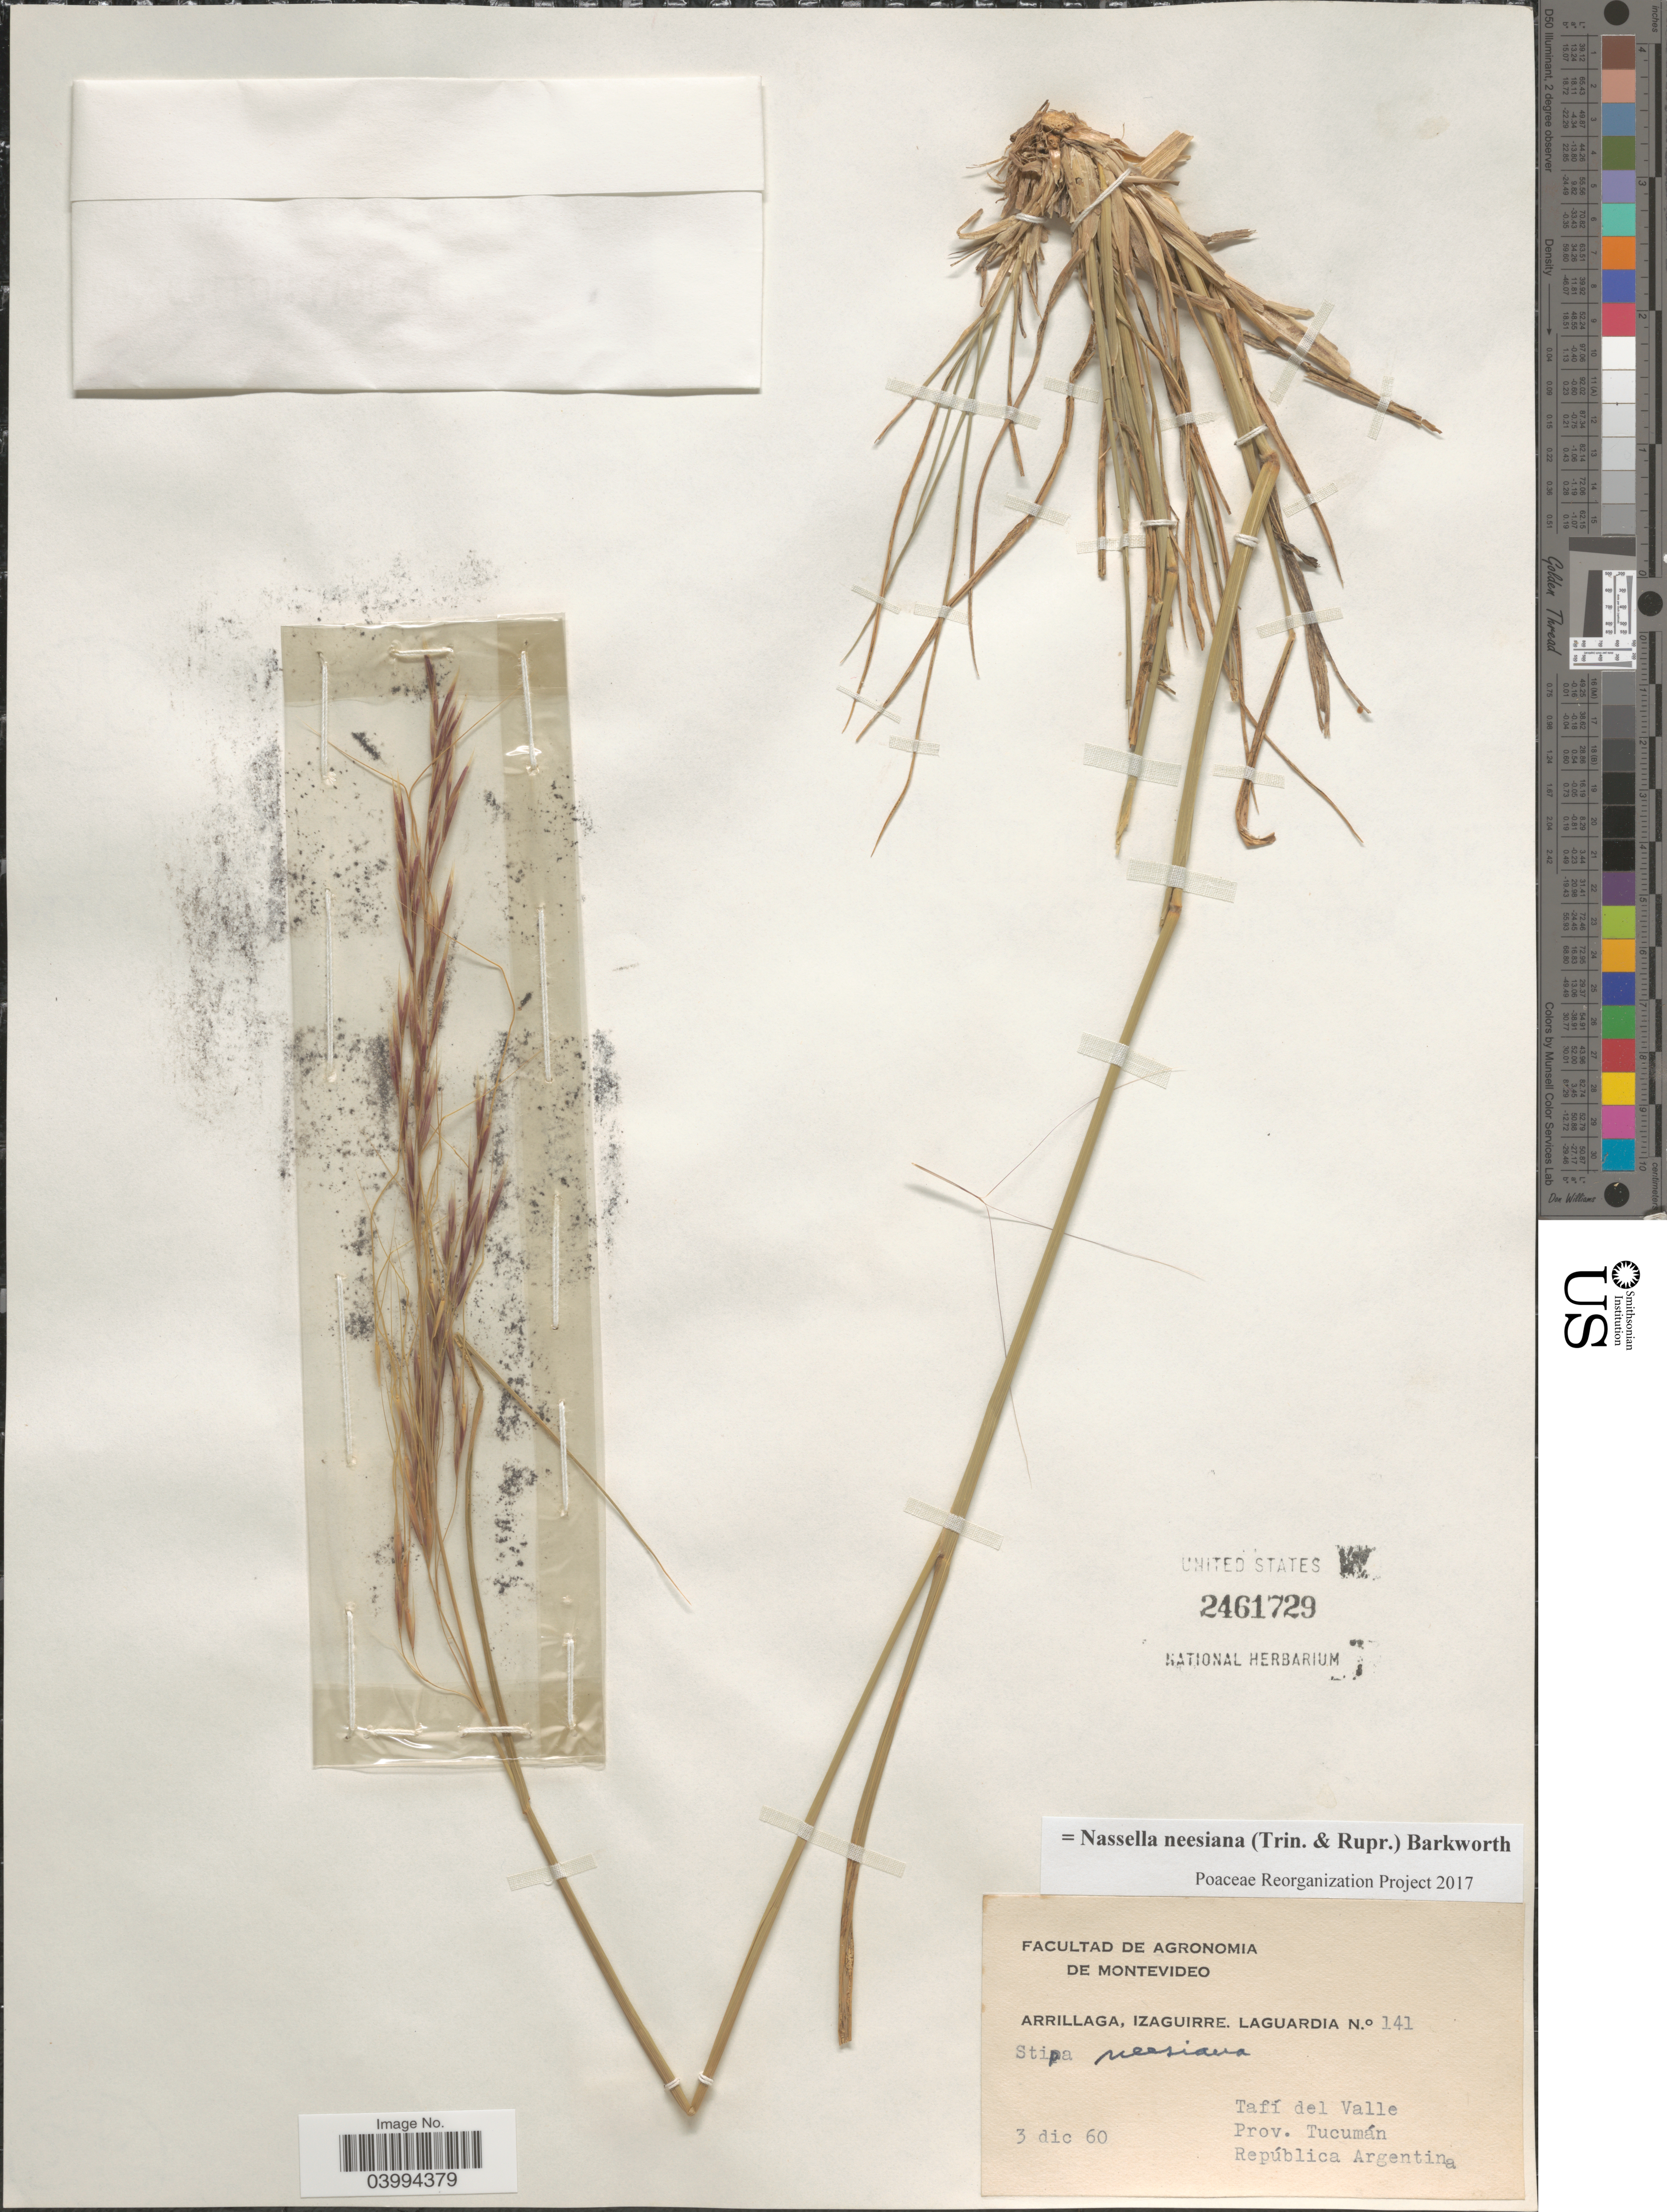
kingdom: Plantae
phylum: Tracheophyta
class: Liliopsida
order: Poales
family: Poaceae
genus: Nassella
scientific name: Nassella neesiana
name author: (Trin. & Rupr.) Barkworth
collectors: Arrillaga, Izaguirre & A. Laguardia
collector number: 141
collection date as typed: Transcribed d/m/y: 3/12/60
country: Argentina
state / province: Tucuman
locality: Tafí del Valle.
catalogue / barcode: US 2461729